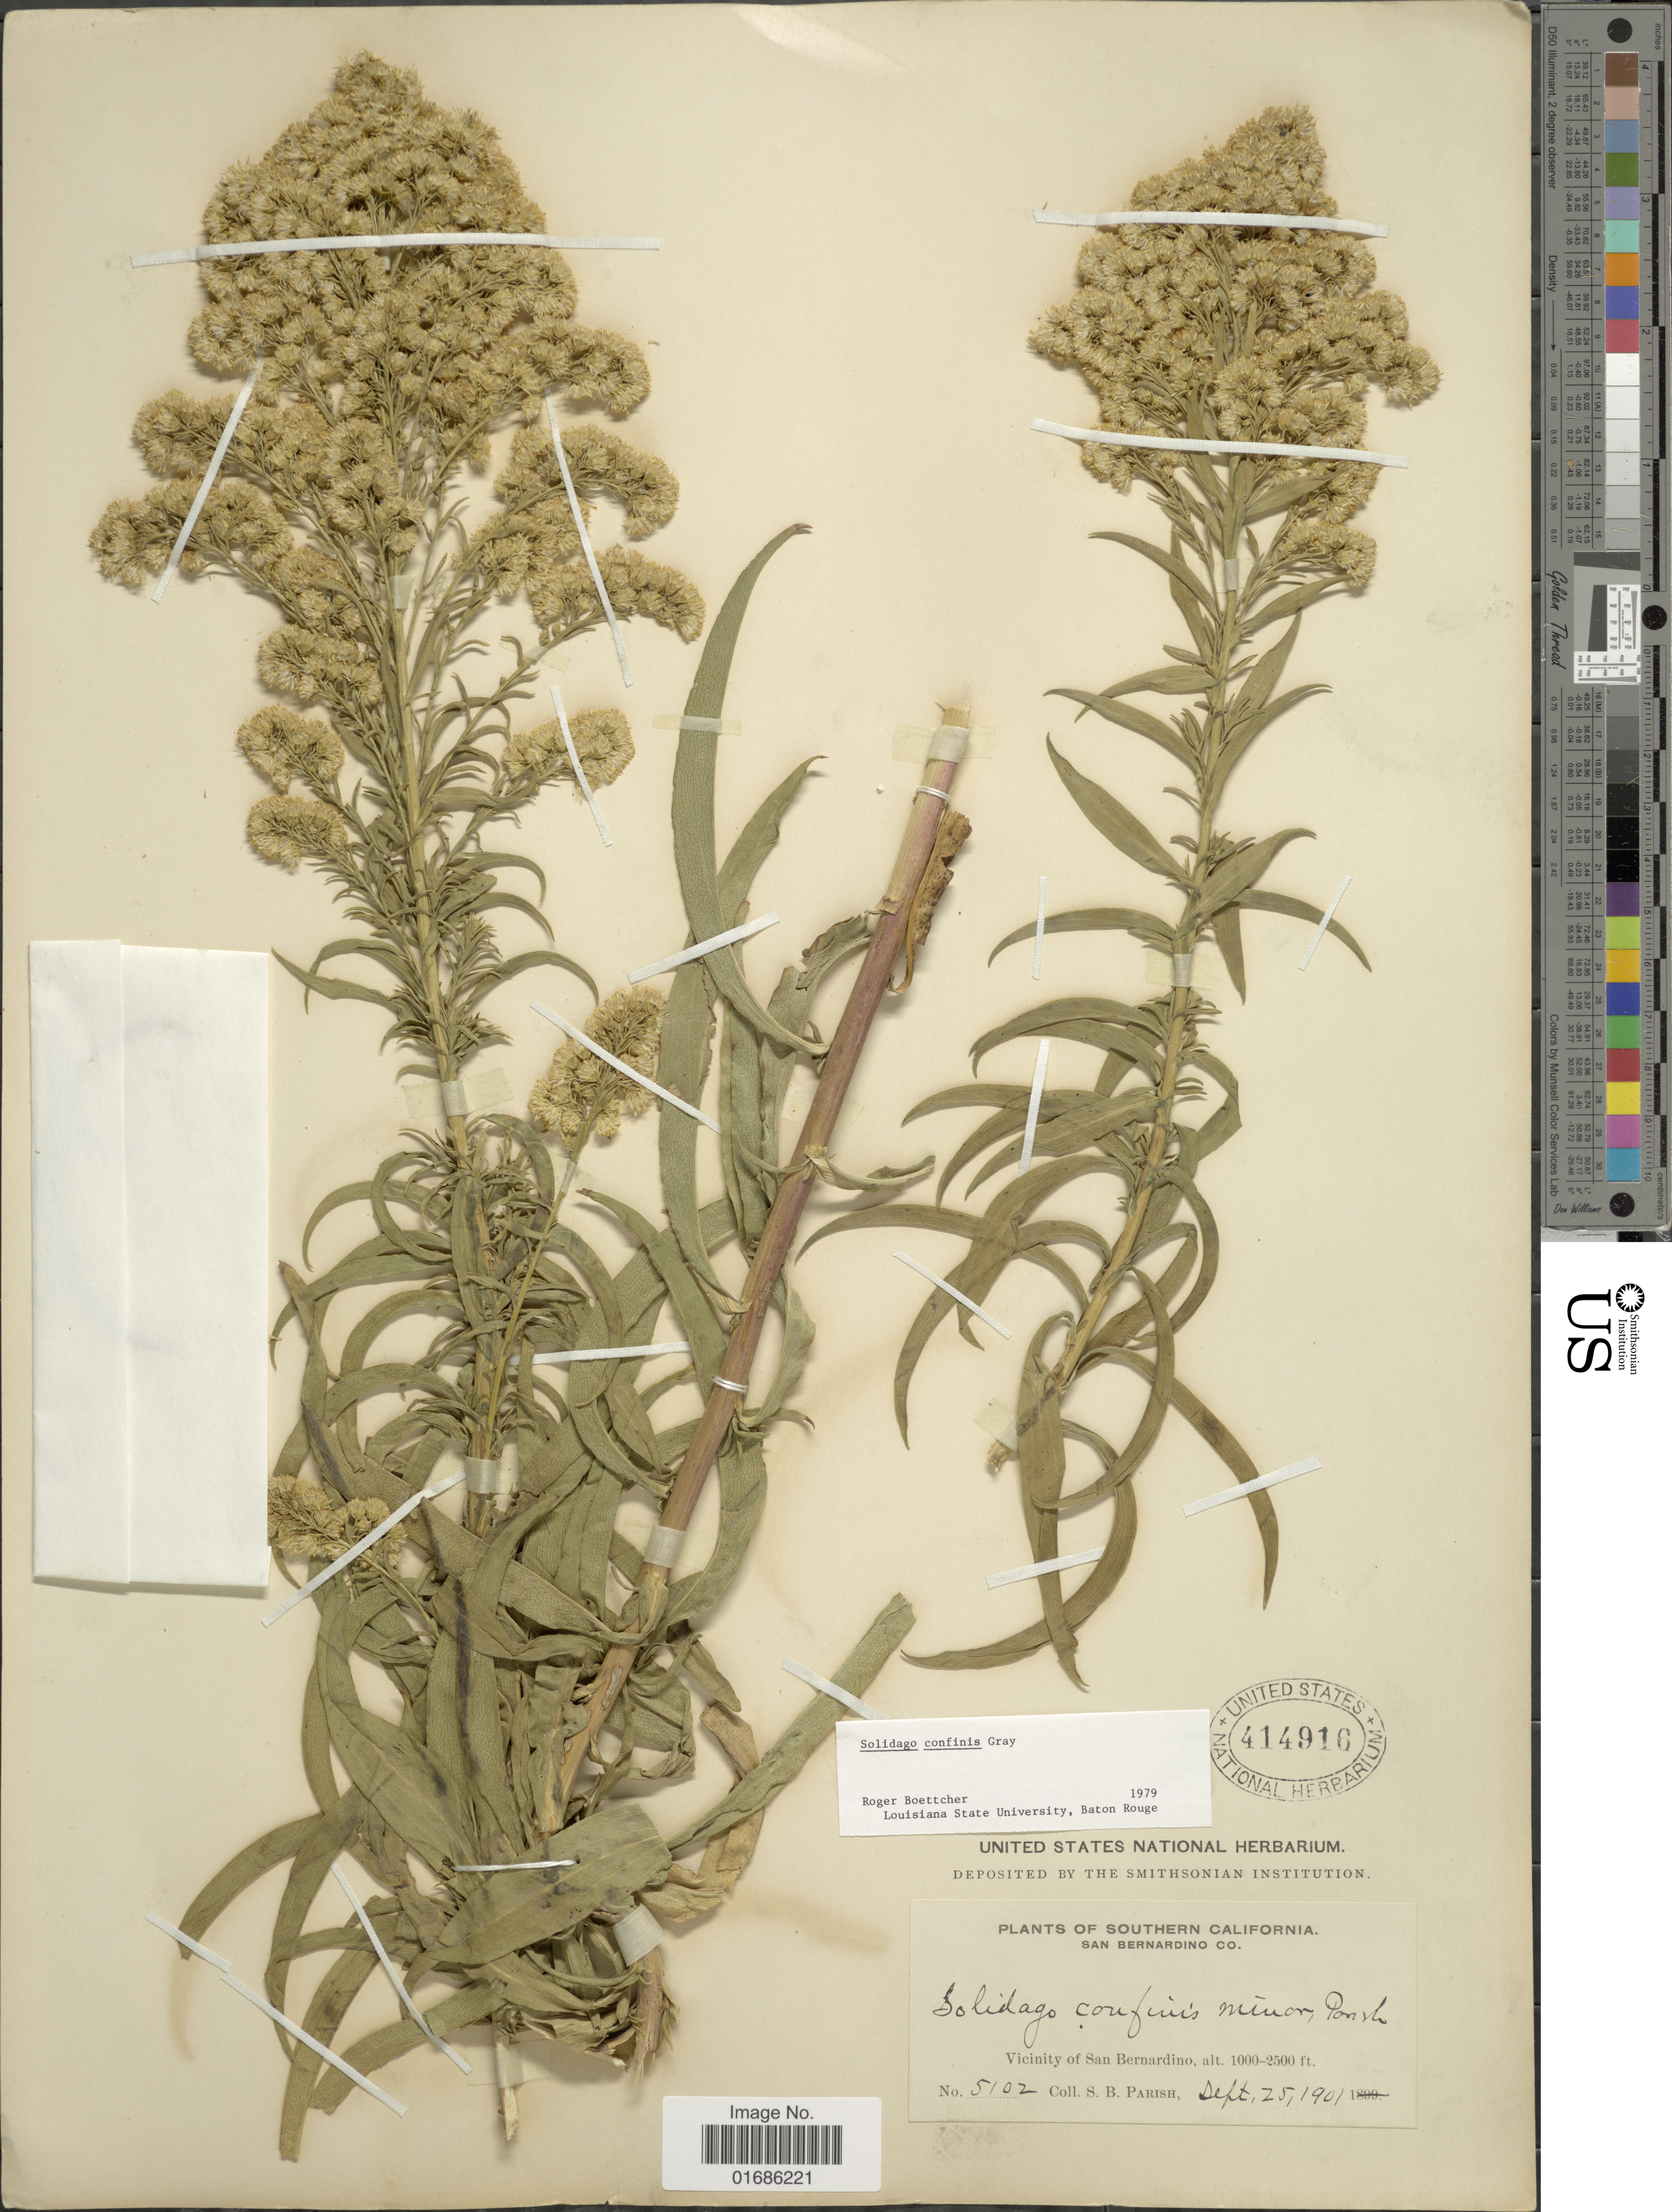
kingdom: Plantae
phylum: Tracheophyta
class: Magnoliopsida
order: Asterales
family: Asteraceae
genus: Solidago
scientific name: Solidago confinis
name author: A. Gray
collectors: S. B. Parish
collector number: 5102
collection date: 1901-09-25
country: United States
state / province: California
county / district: San Bernardino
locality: Southern California, San Bernardino Co. Vicinity of San Bernardino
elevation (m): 305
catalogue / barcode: US 414916